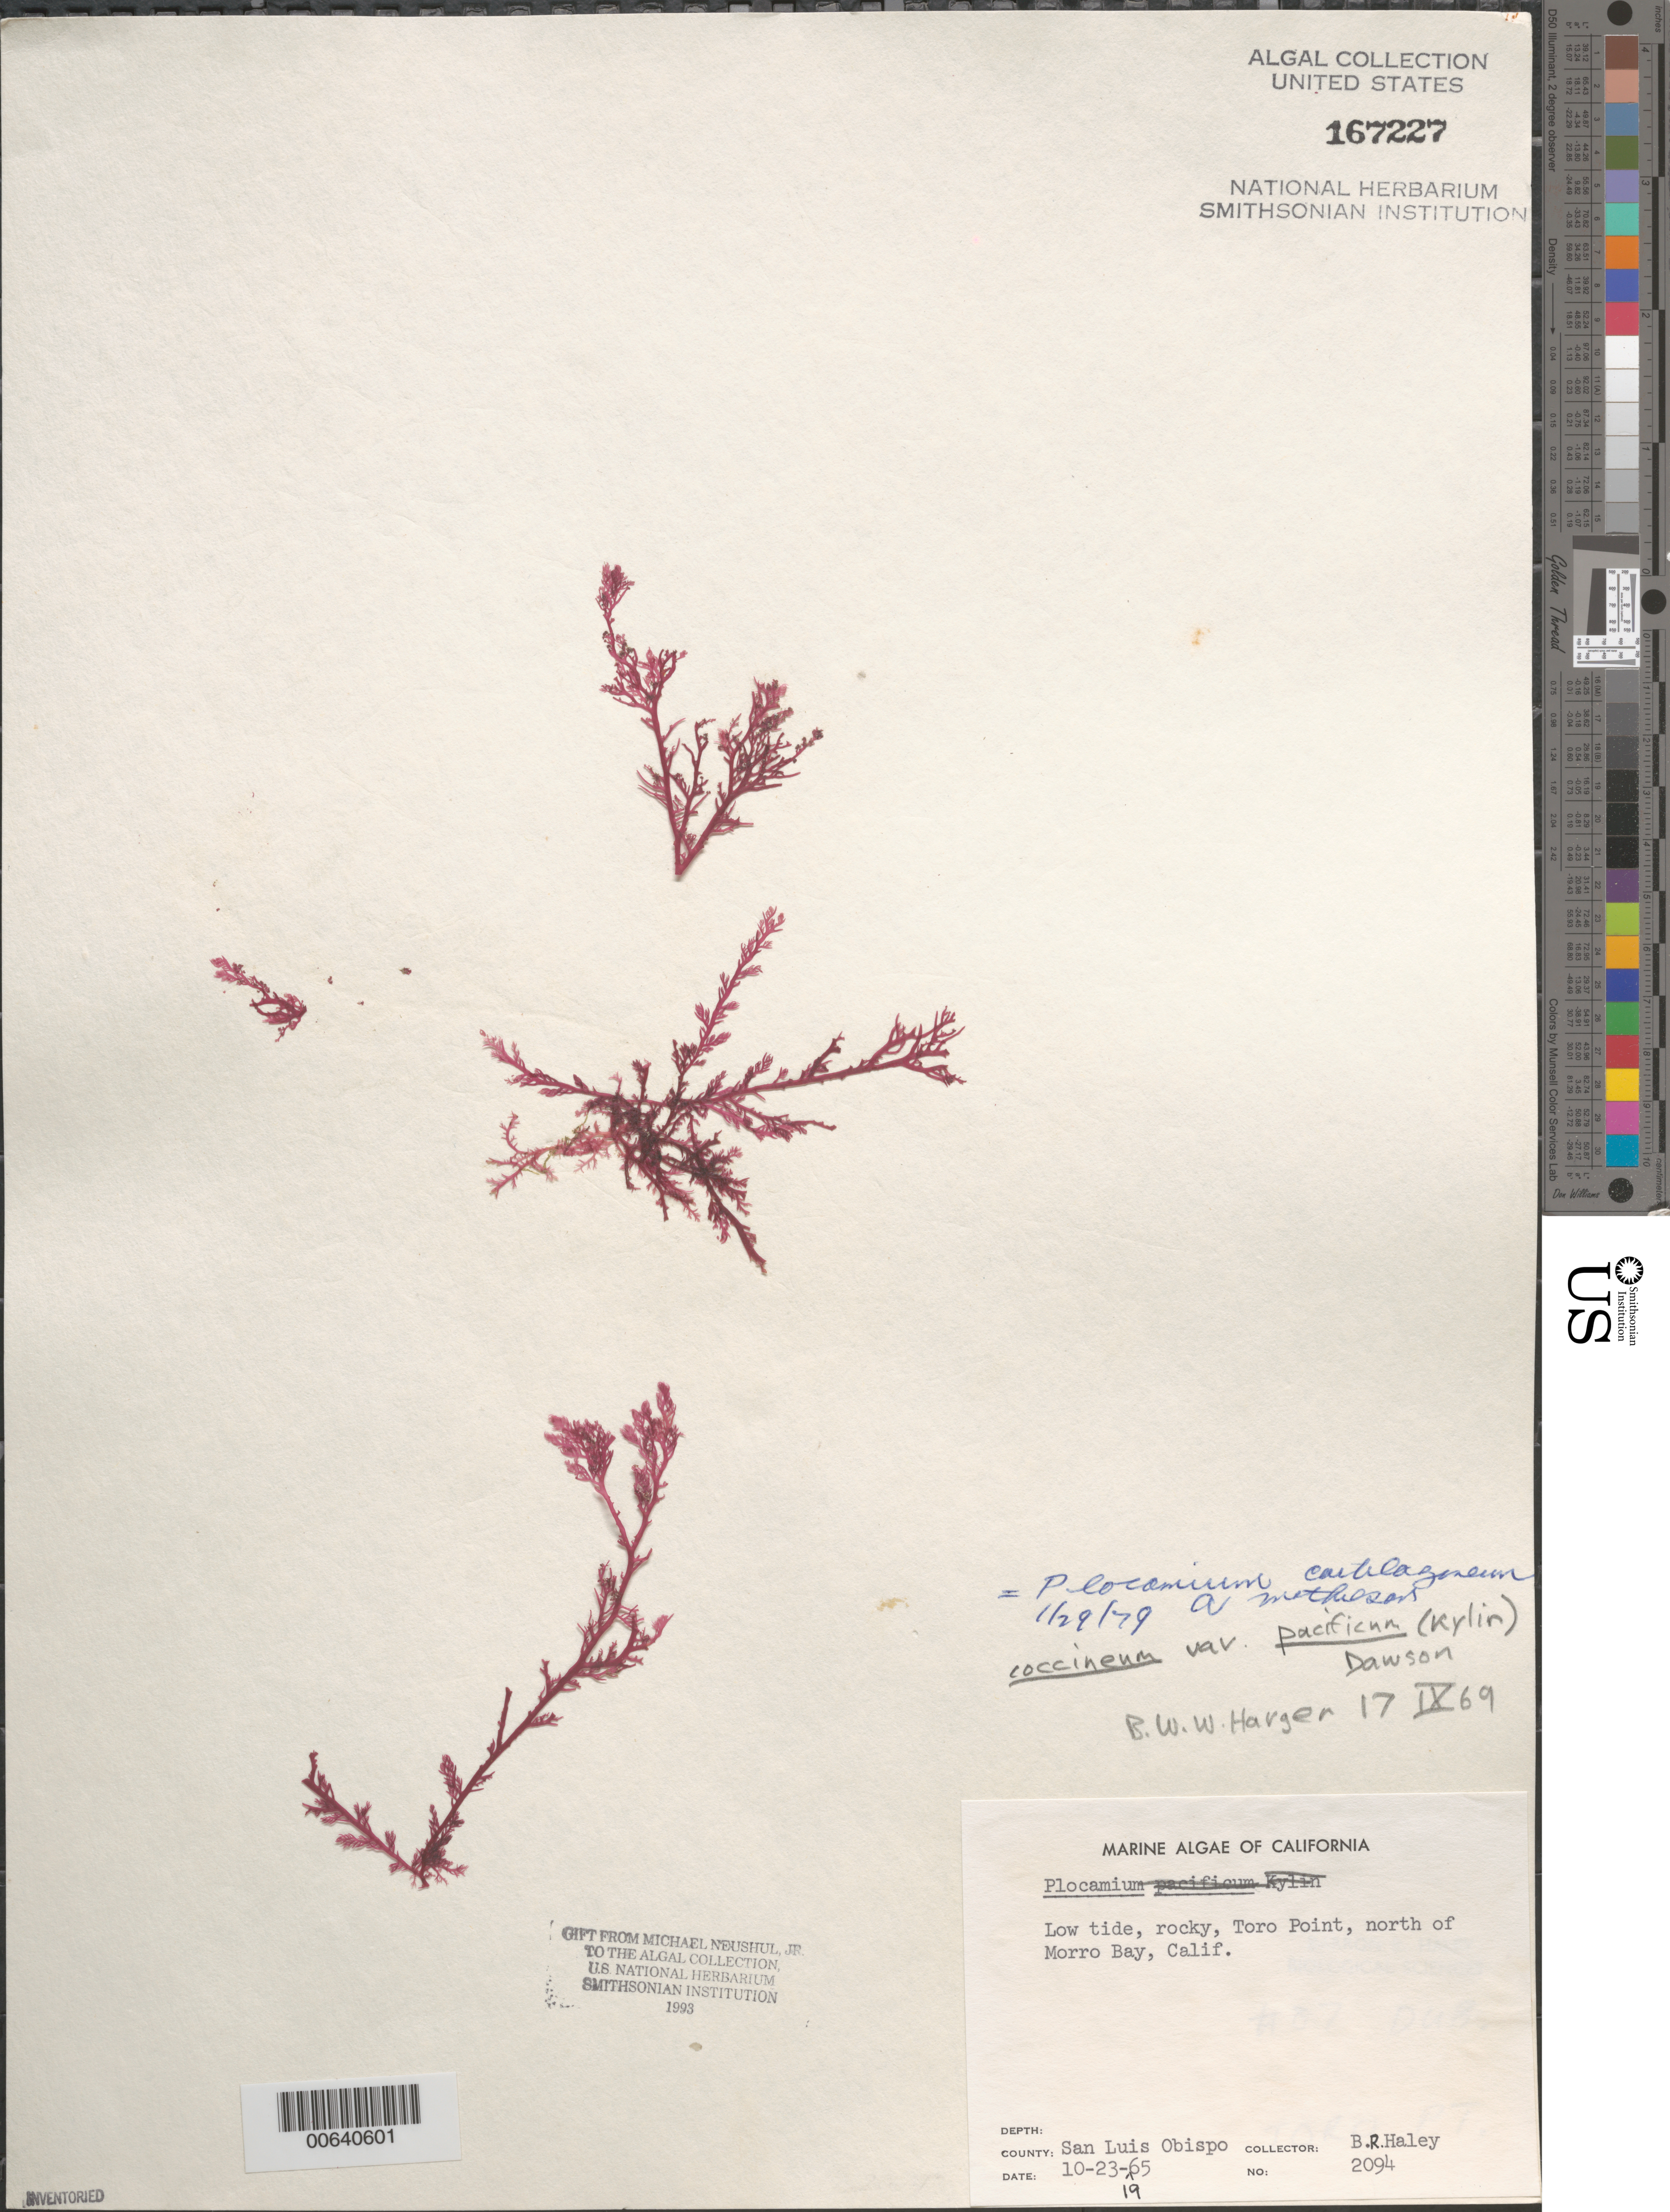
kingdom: Plantae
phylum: Rhodophyta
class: Florideophyceae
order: Plocamiales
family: Plocamiaceae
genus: Plocamium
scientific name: Plocamium cartilagineum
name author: (L.) P.S. Dixon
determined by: Mathieson, A. C.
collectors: B. Haley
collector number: Neushul 2094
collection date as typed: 23 Oct 1965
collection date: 1965-10-23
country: United States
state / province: California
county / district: San Luis Obispo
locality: Toro Point, north of Morro Bay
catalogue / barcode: US 167227